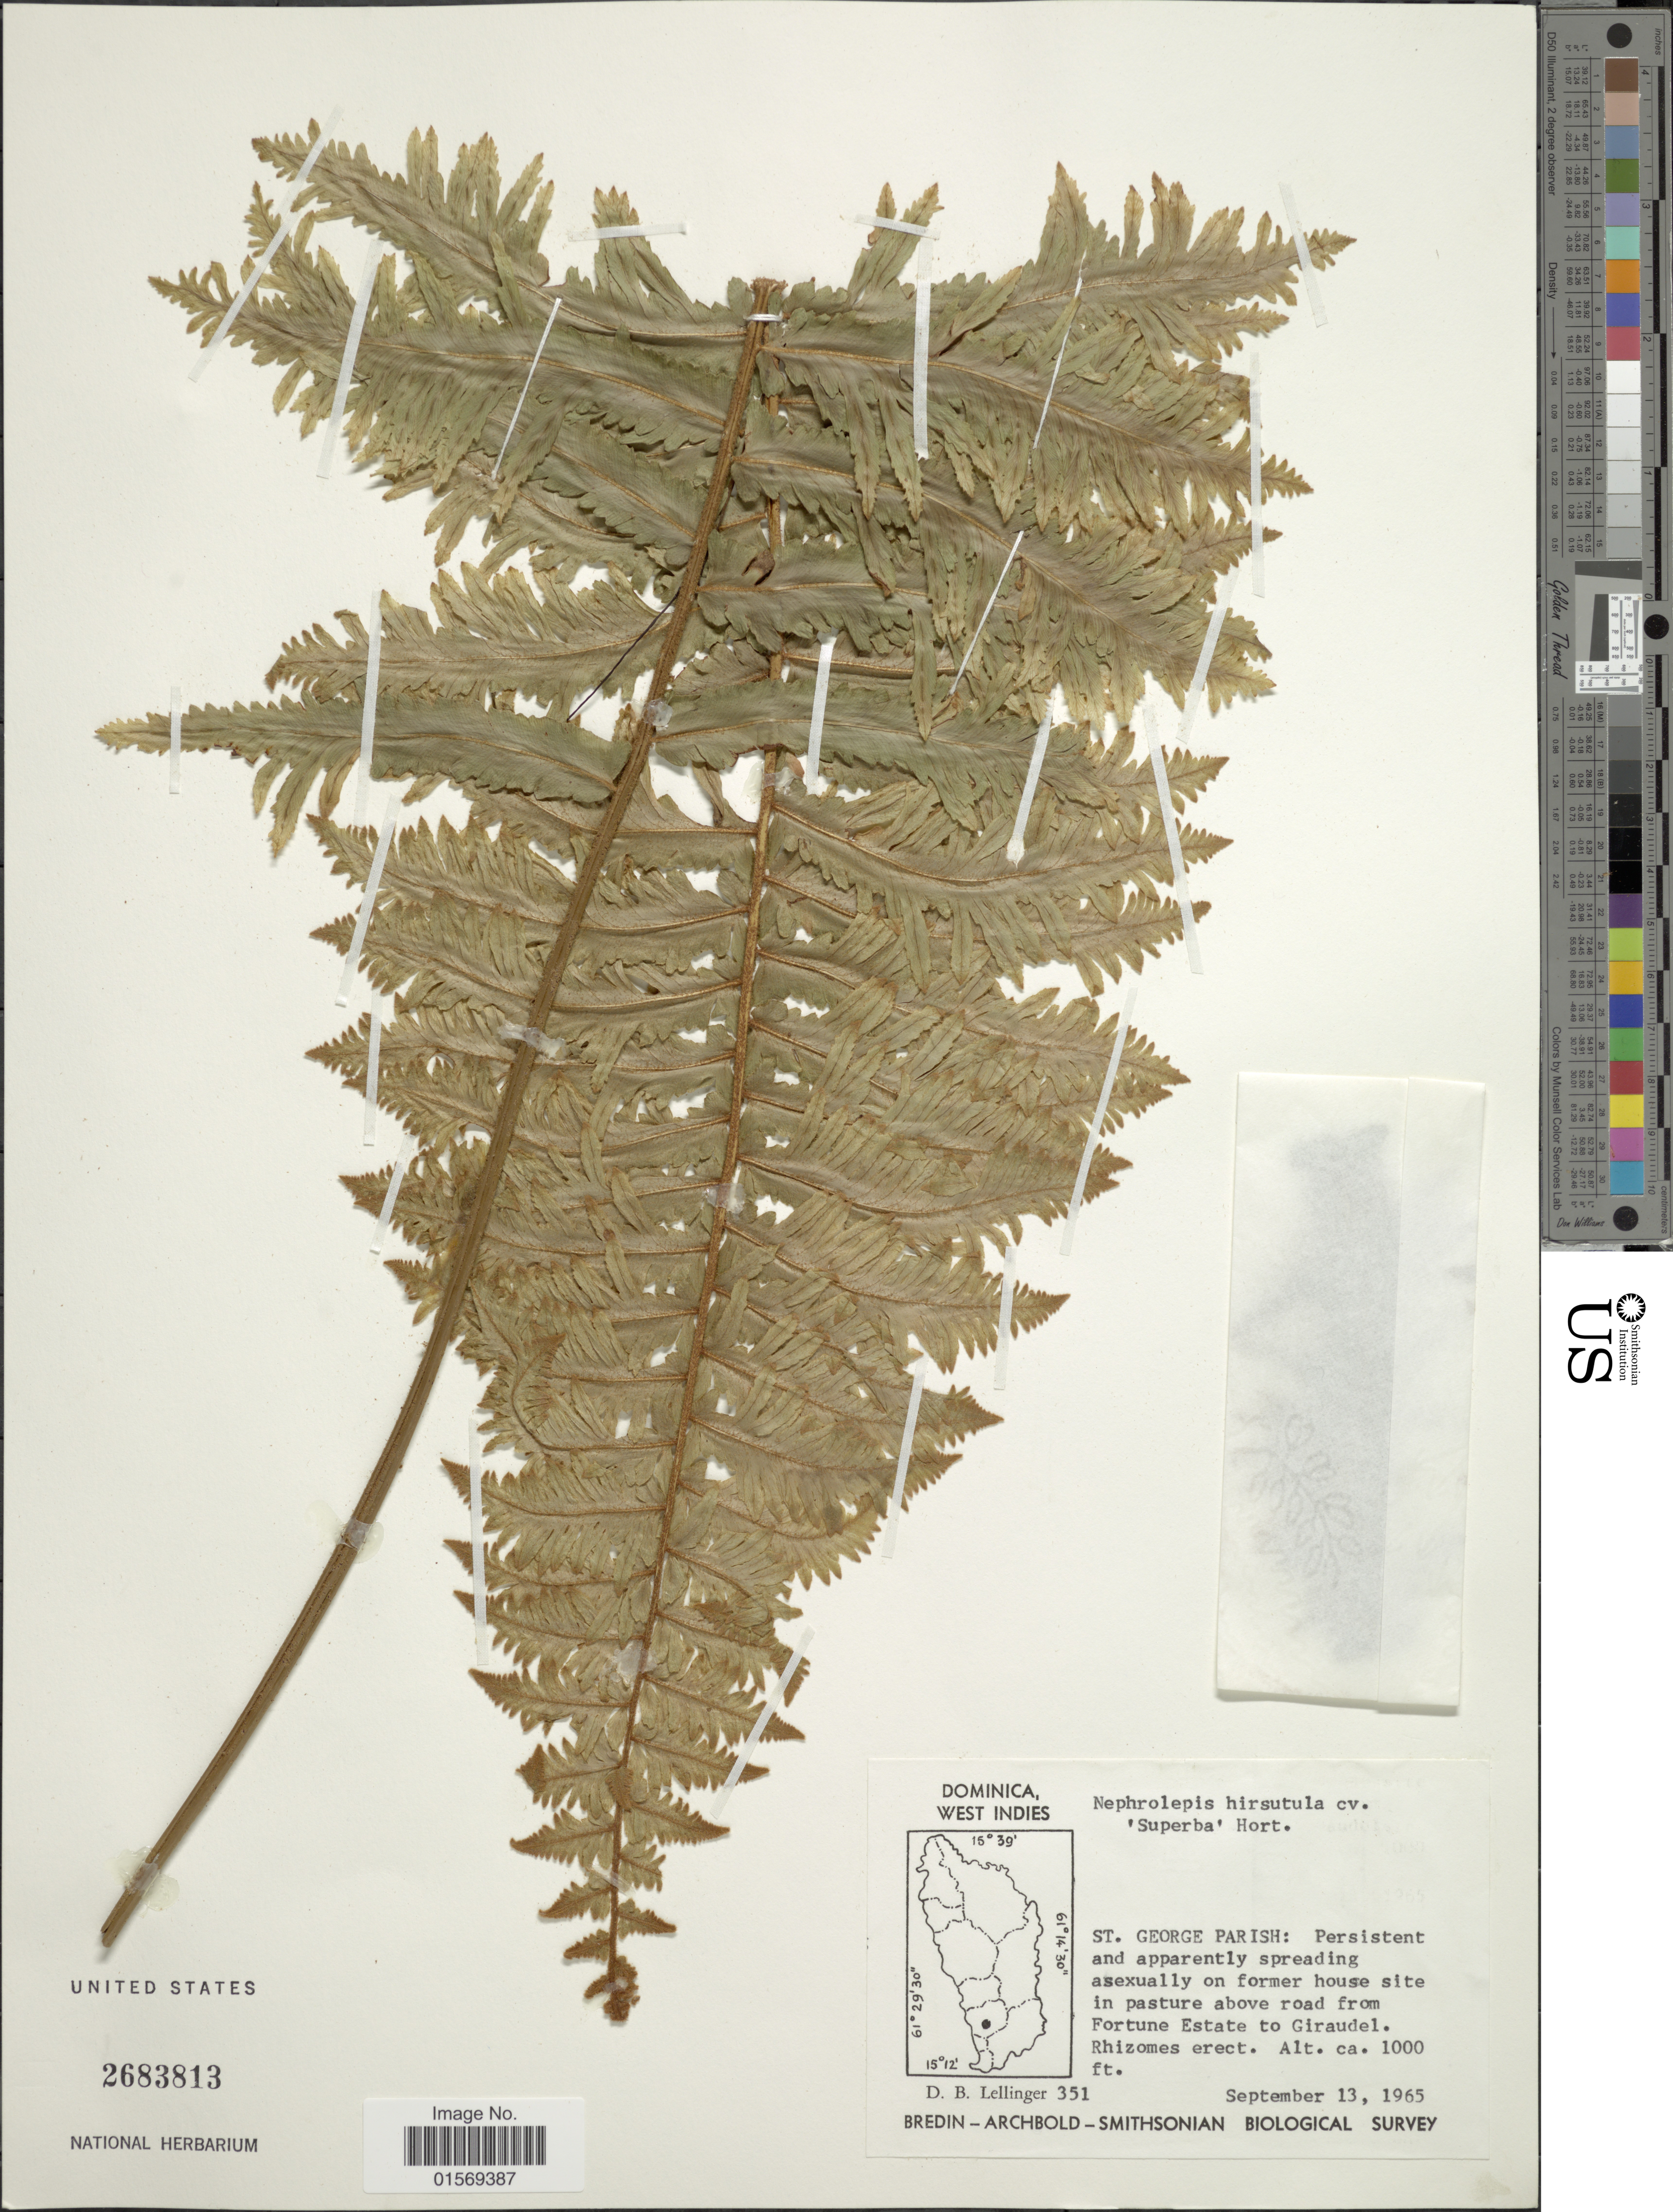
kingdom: Plantae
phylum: Tracheophyta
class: Polypodiopsida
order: Polypodiales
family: Nephrolepidaceae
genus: Nephrolepis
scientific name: Nephrolepis hirsutula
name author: (G. Forst.) C. Presl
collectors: D. B. Lellinger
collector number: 351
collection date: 1965-09-13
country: Dominica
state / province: St. George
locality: Dominica, West Indies. St. Geroge Parish: Fortune Estate to Giraudel.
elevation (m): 305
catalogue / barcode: US 2683813